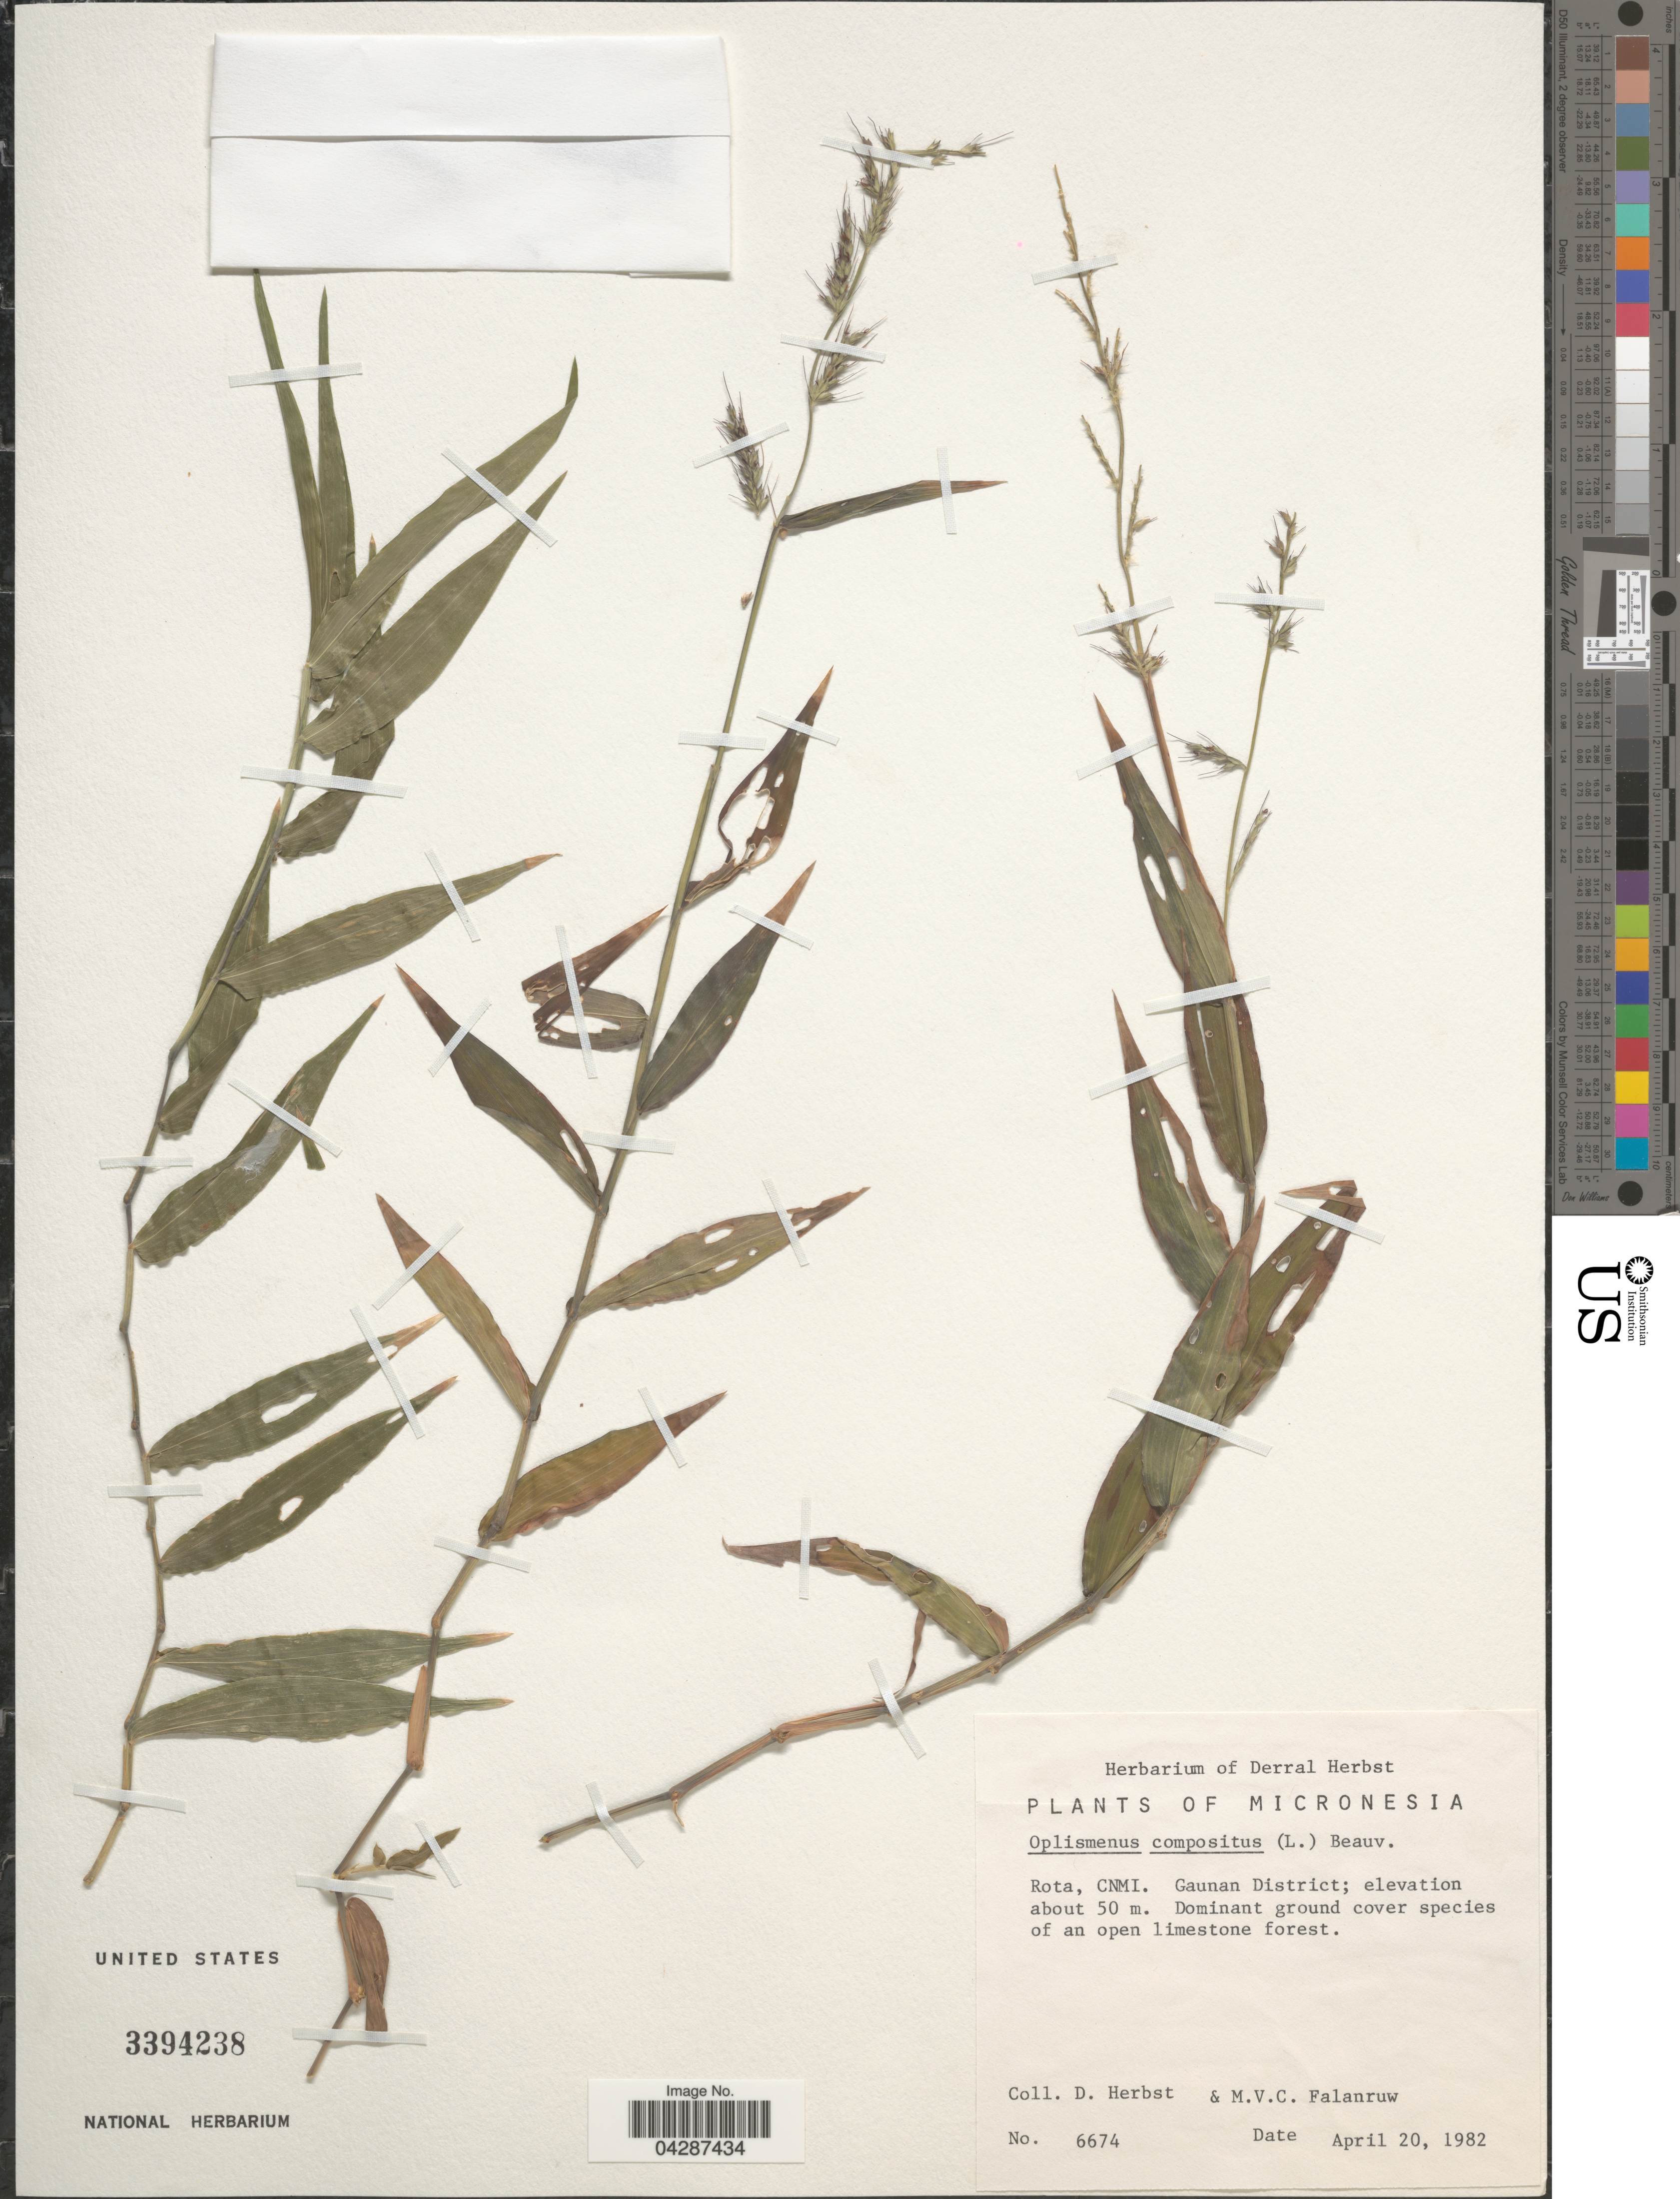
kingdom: Plantae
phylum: Tracheophyta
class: Liliopsida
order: Poales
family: Poaceae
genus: Oplismenus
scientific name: Oplismenus compositus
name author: (L.) P. Beauv.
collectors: D. Herbst & M. V. Falanruw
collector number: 6674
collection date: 1982-04-20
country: Northern Mariana Islands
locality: Micronesia. Rota, CNMI. Gaunan District. Dominant ground cover species of an open limestone forest.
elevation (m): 50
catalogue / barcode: US 3394238